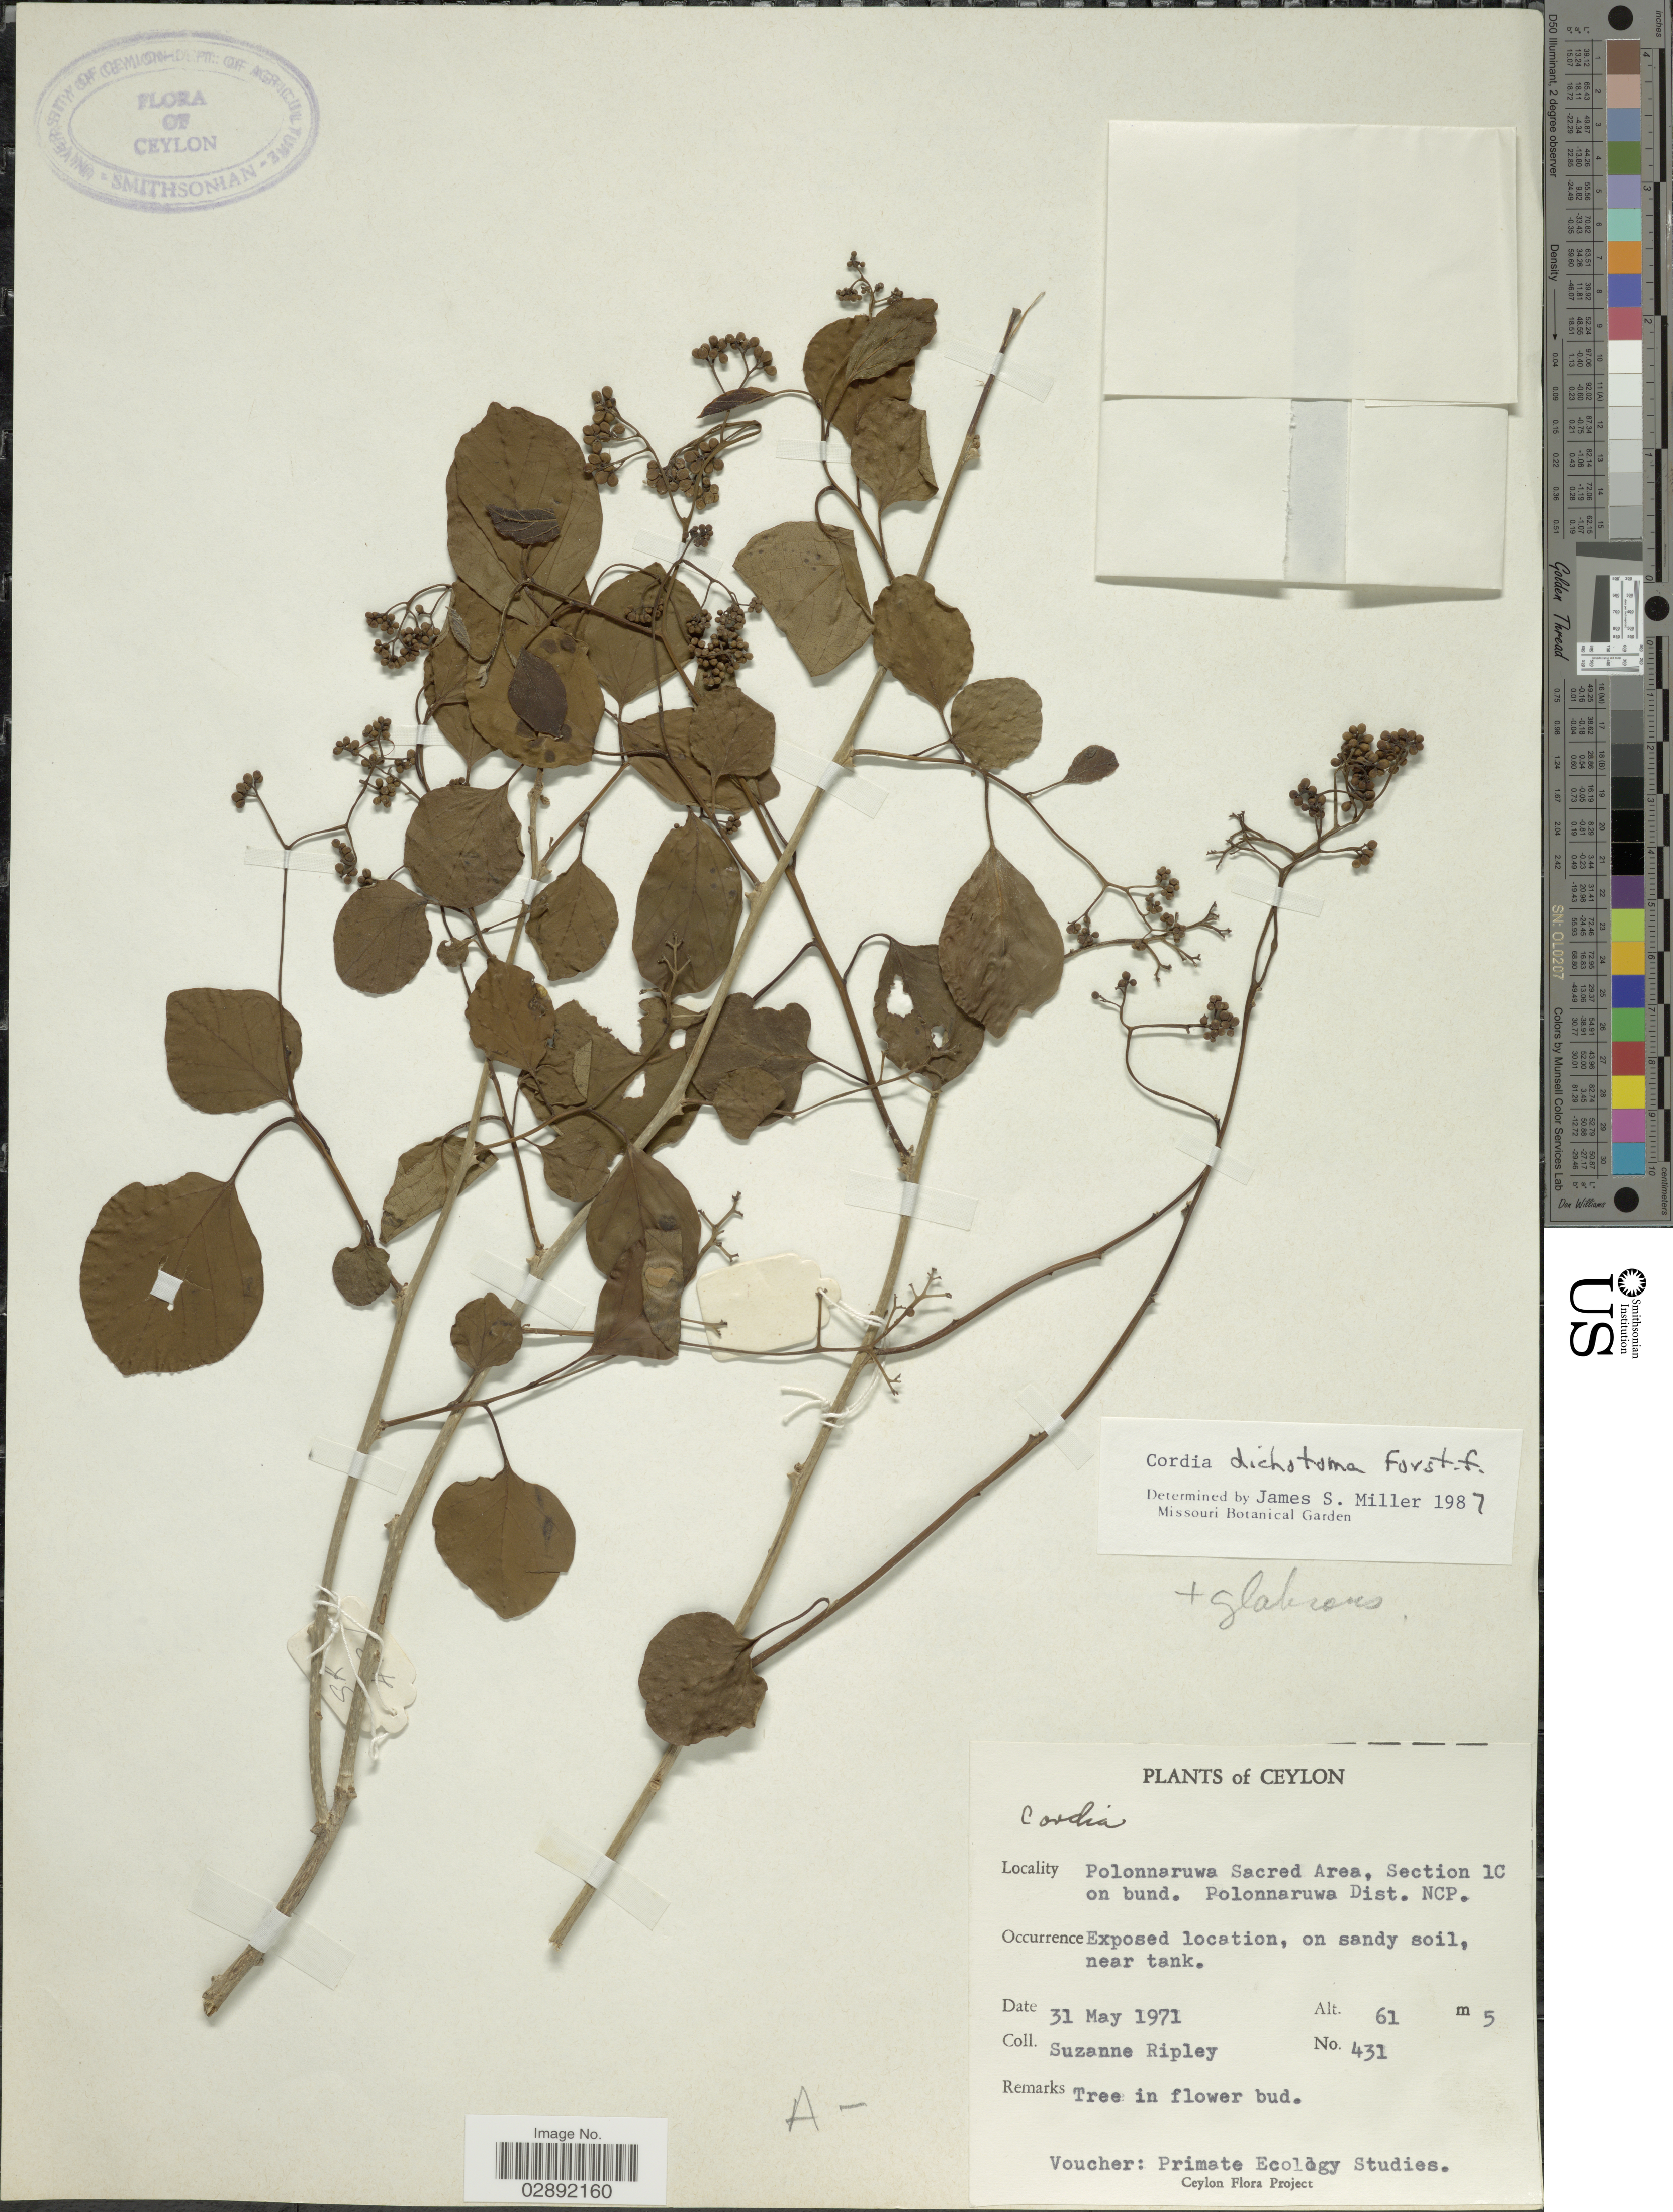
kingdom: Plantae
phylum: Tracheophyta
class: Magnoliopsida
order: Boraginales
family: Cordiaceae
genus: Cordia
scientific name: Cordia dichotoma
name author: G. Forst.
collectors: S. Ripley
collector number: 431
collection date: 1971-05-31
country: Sri Lanka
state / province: North Central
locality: Polonnaruwa Sacred Area, Section 1C on bund. Polonnaruwa Dist. NCP. Ceylon.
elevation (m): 61